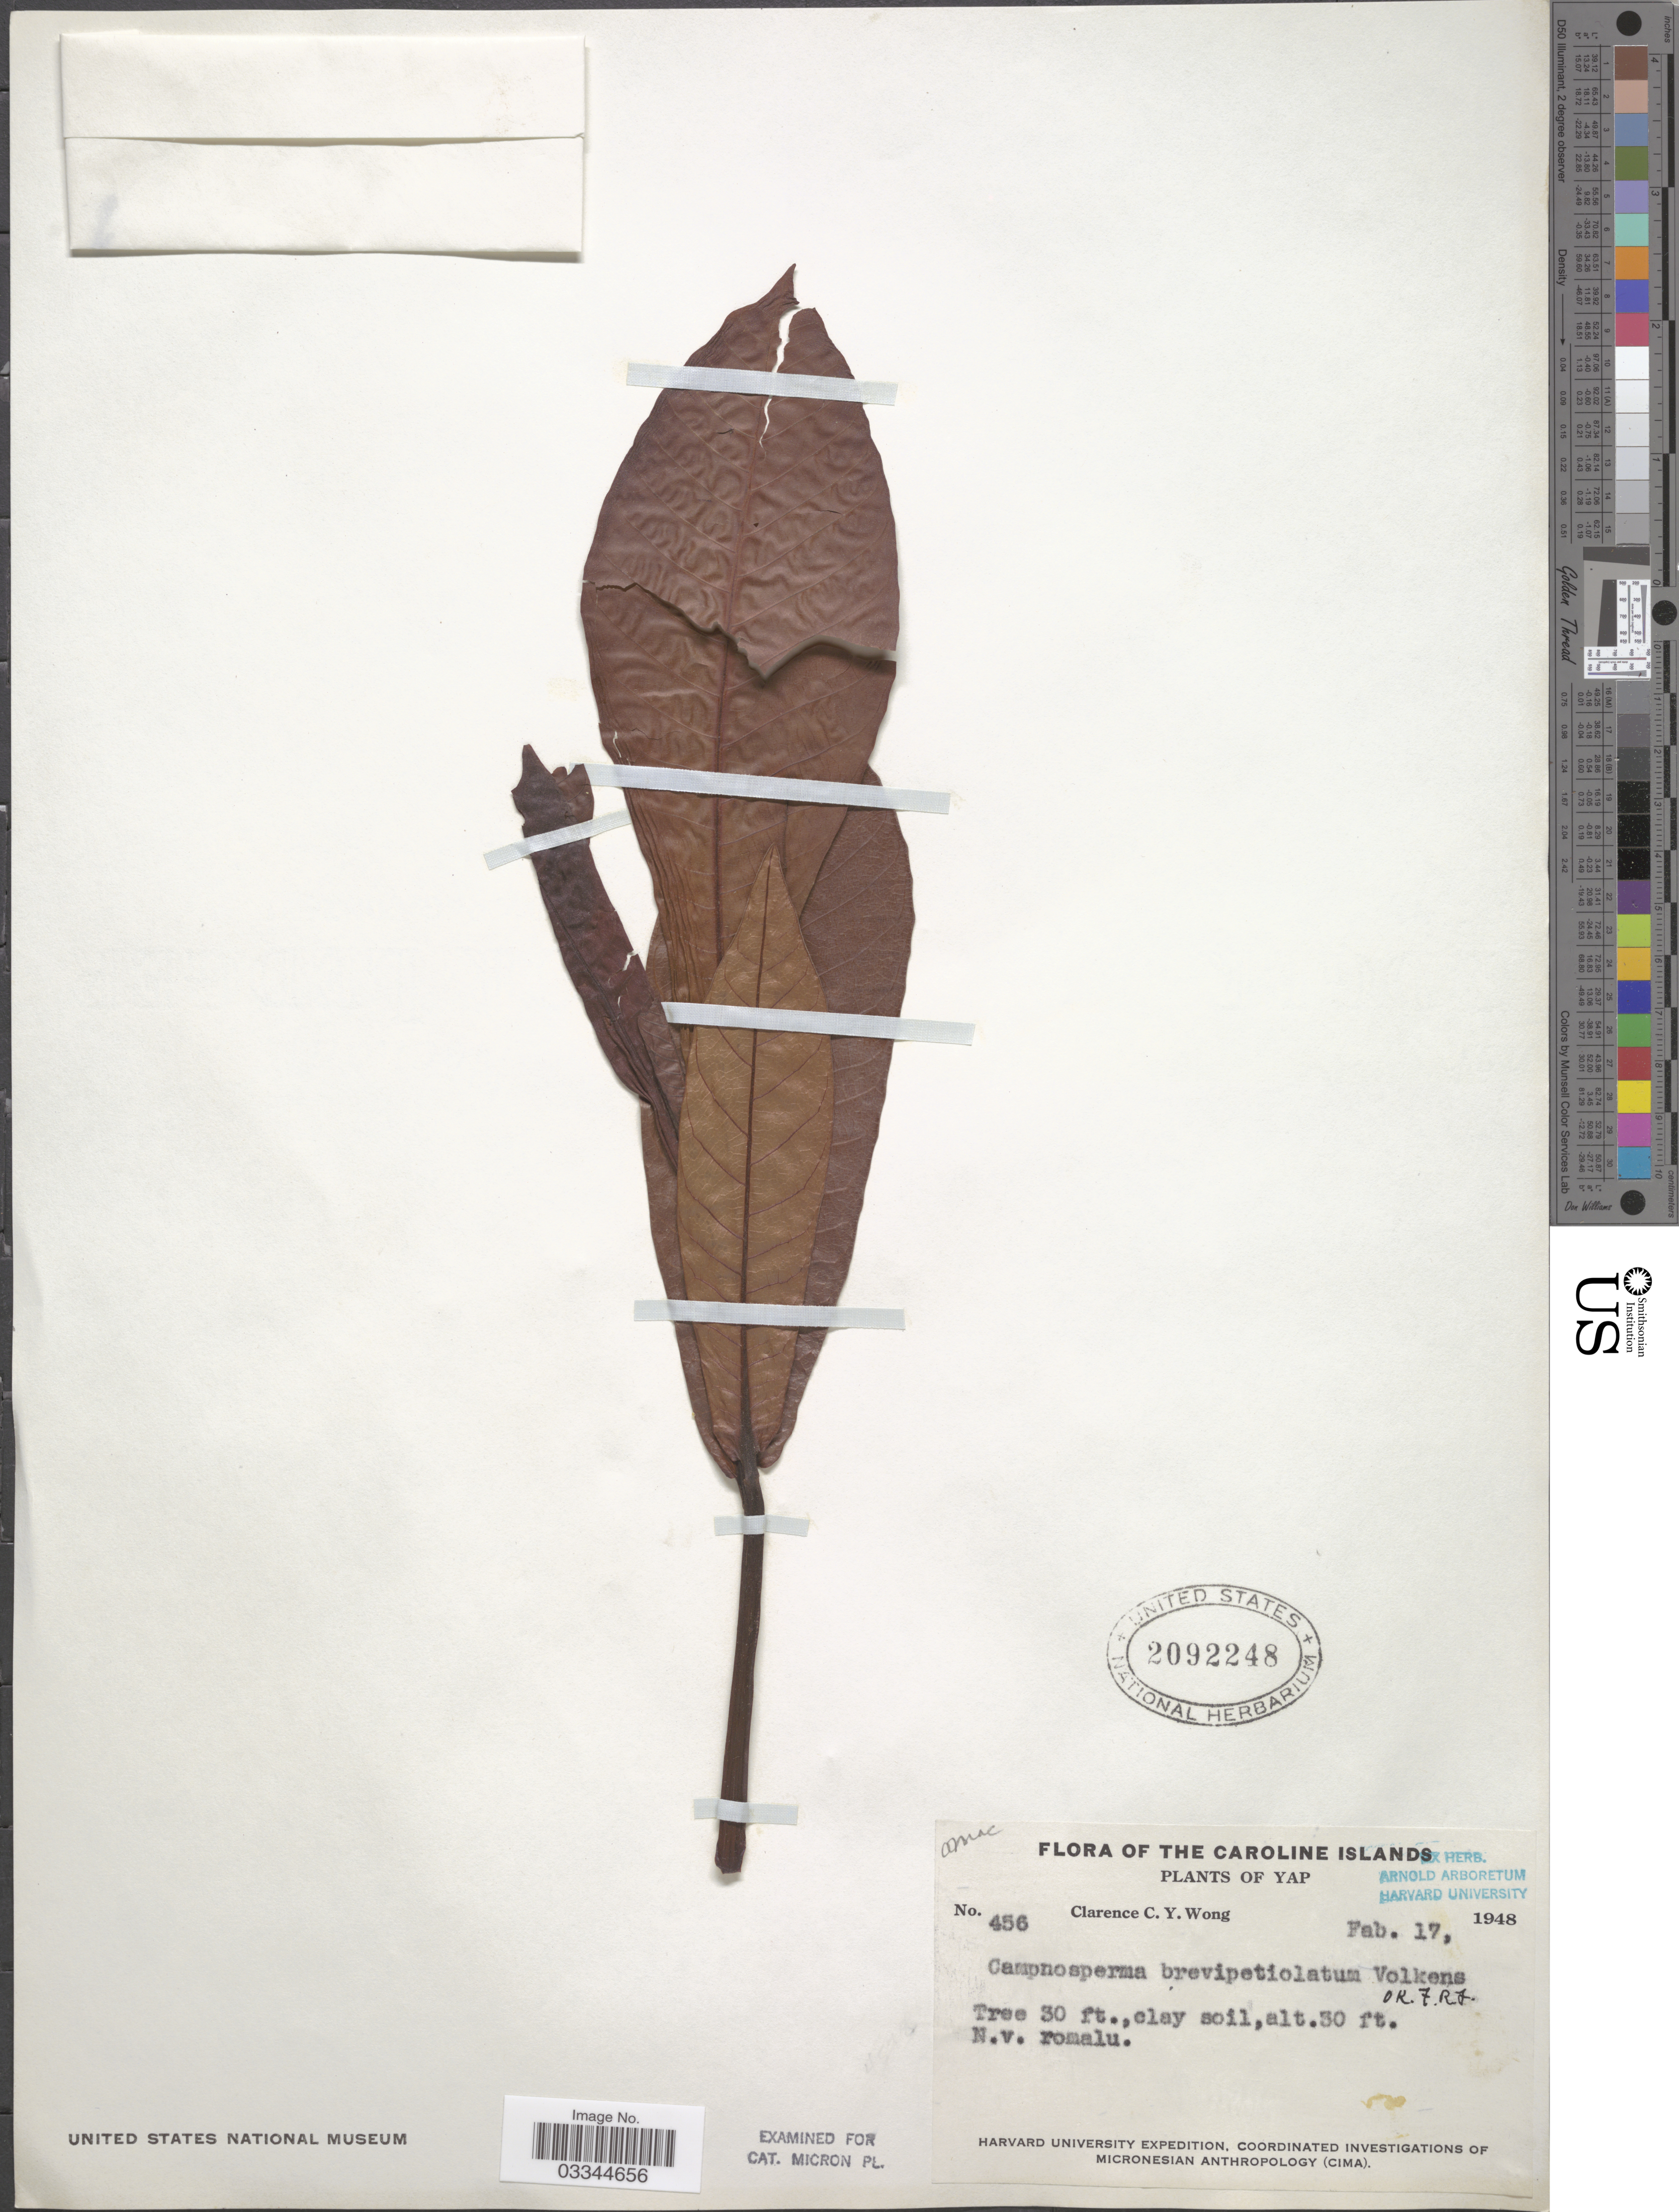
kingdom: Plantae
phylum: Tracheophyta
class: Magnoliopsida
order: Sapindales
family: Anacardiaceae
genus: Campnosperma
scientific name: Campnosperma brevipetiolatum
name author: Volk.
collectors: C. Wong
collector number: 456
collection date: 1948-02-17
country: Micronesia, Federated States of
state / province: Yap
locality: The Caroline Islands.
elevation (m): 9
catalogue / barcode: US 2092248